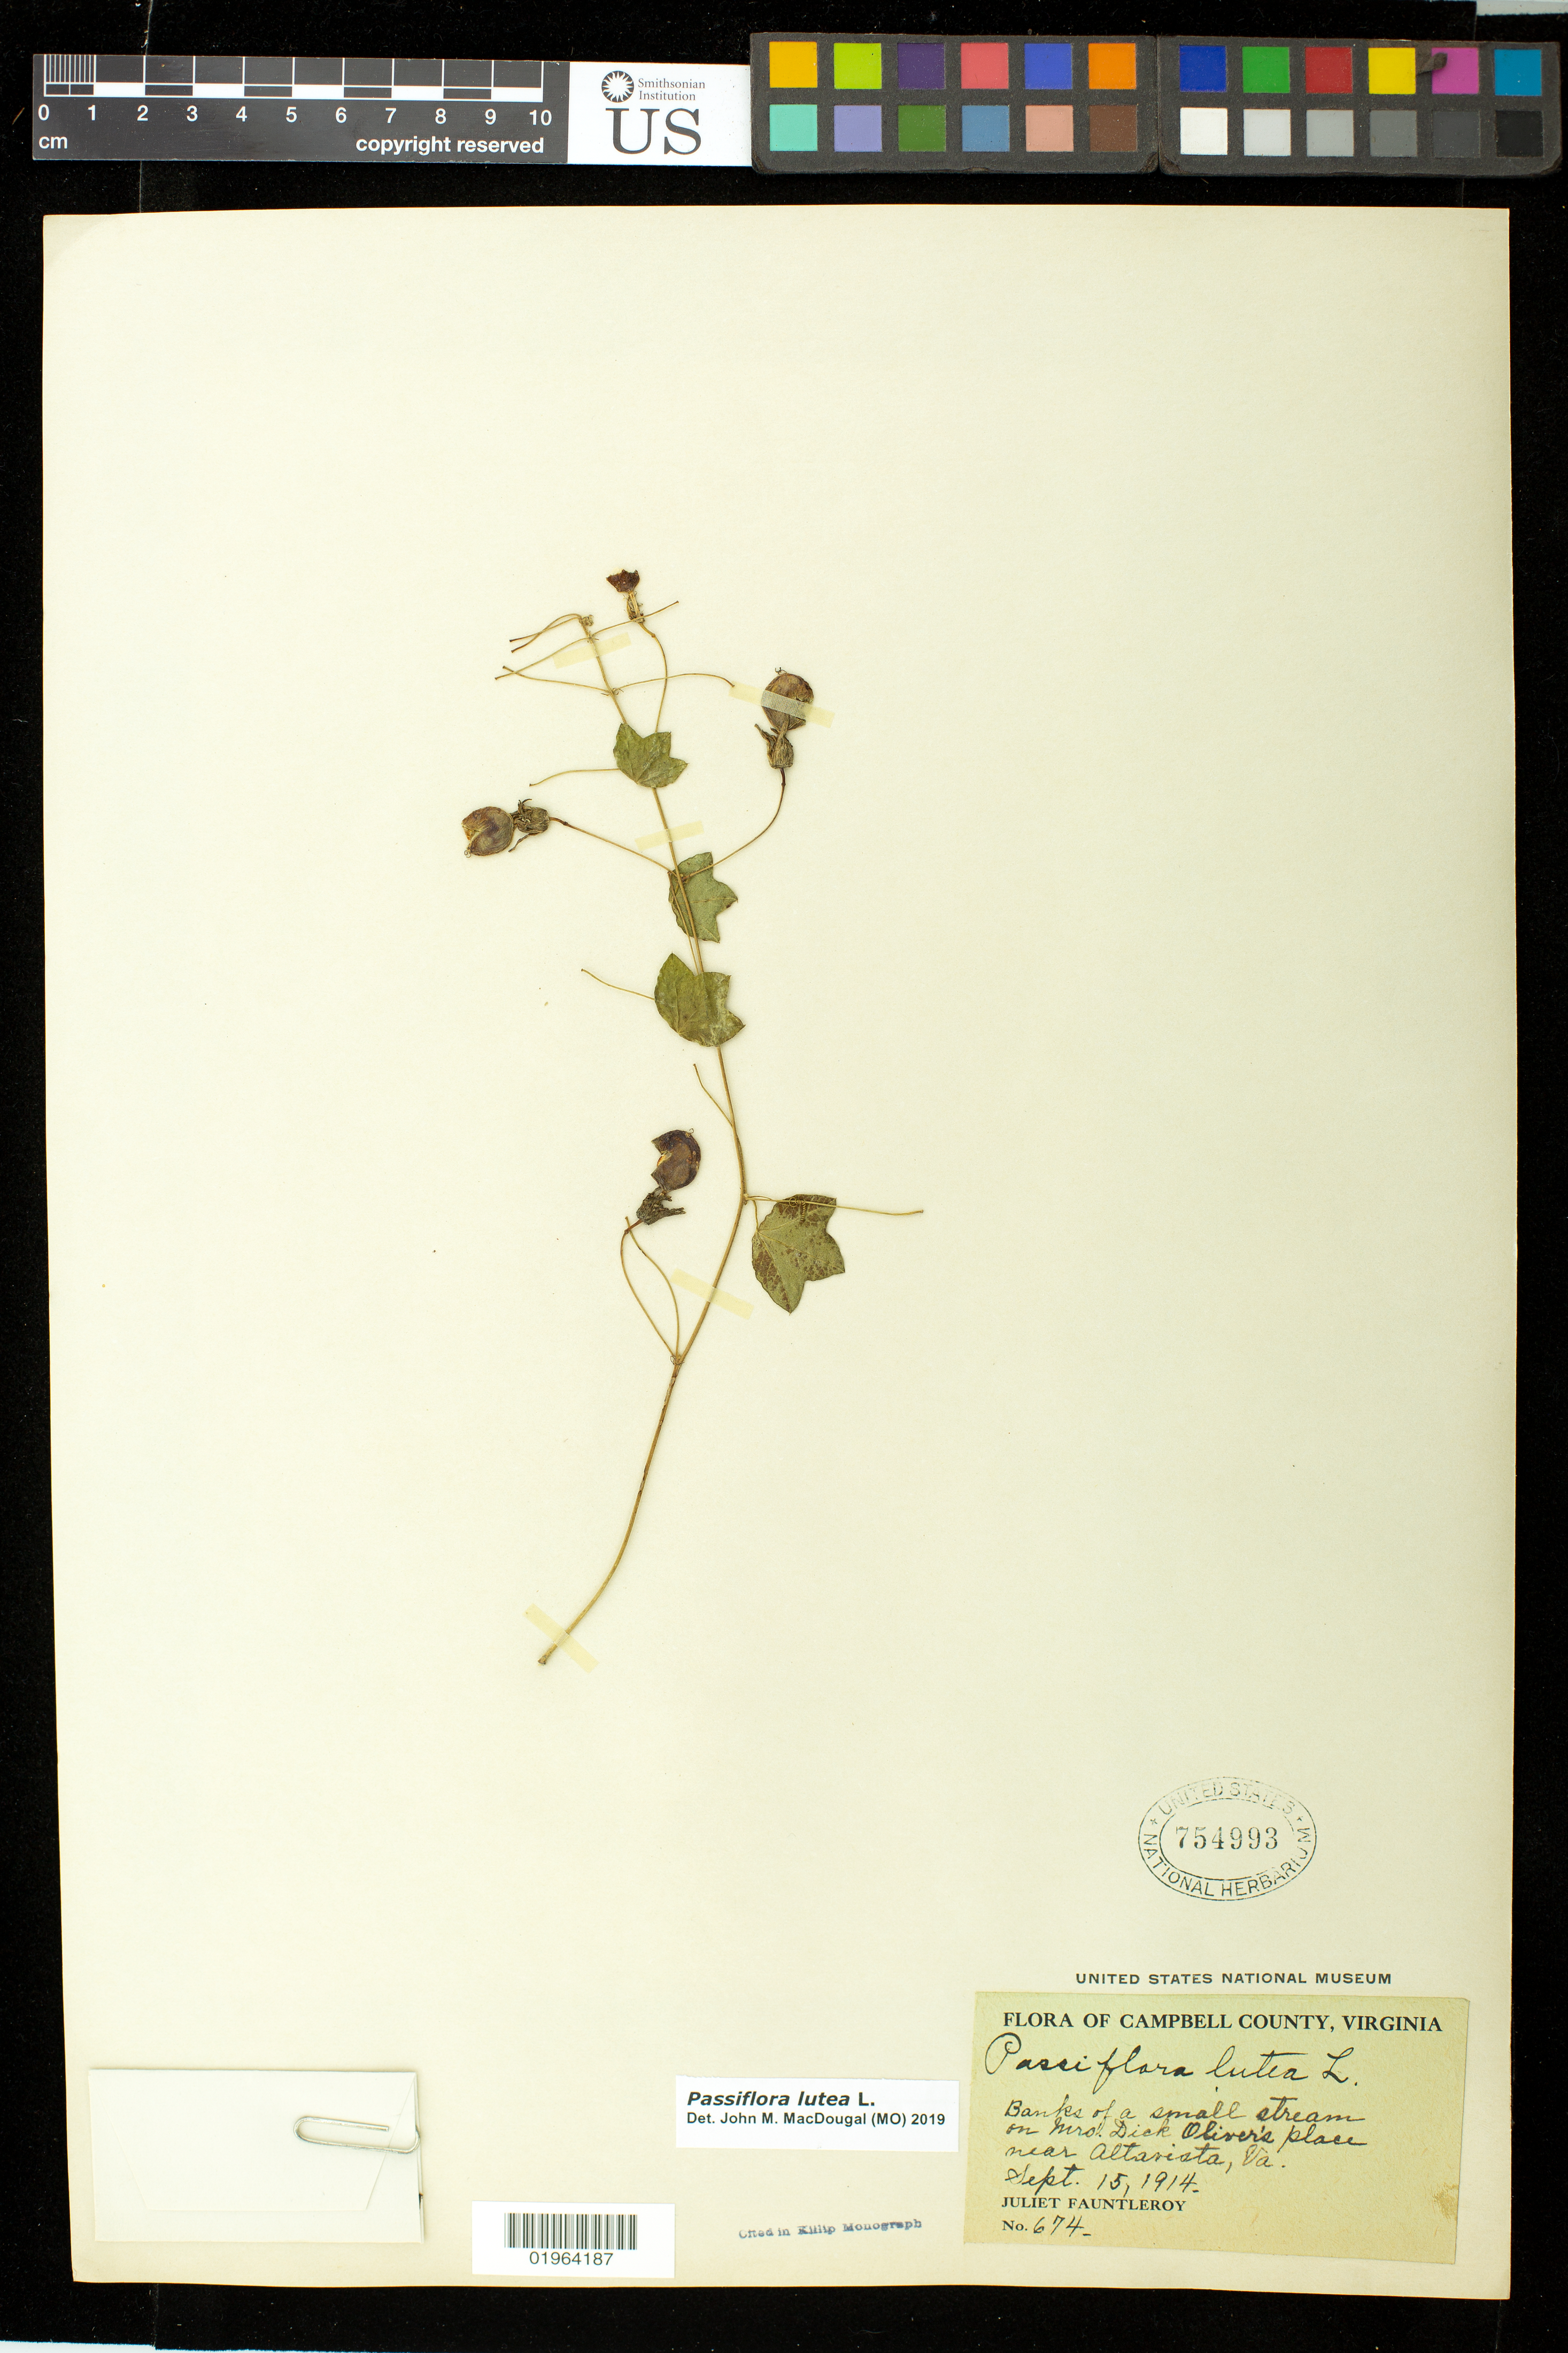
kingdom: Plantae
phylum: Tracheophyta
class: Magnoliopsida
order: Malpighiales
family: Passifloraceae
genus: Passiflora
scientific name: Passiflora lutea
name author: L.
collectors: J. Fauntleroy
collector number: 674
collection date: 1914-09-15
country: United States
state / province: Virginia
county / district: Campbell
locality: Banks of small stream on Mrs. Dick Oliver's place near Altavista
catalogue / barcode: US 754993